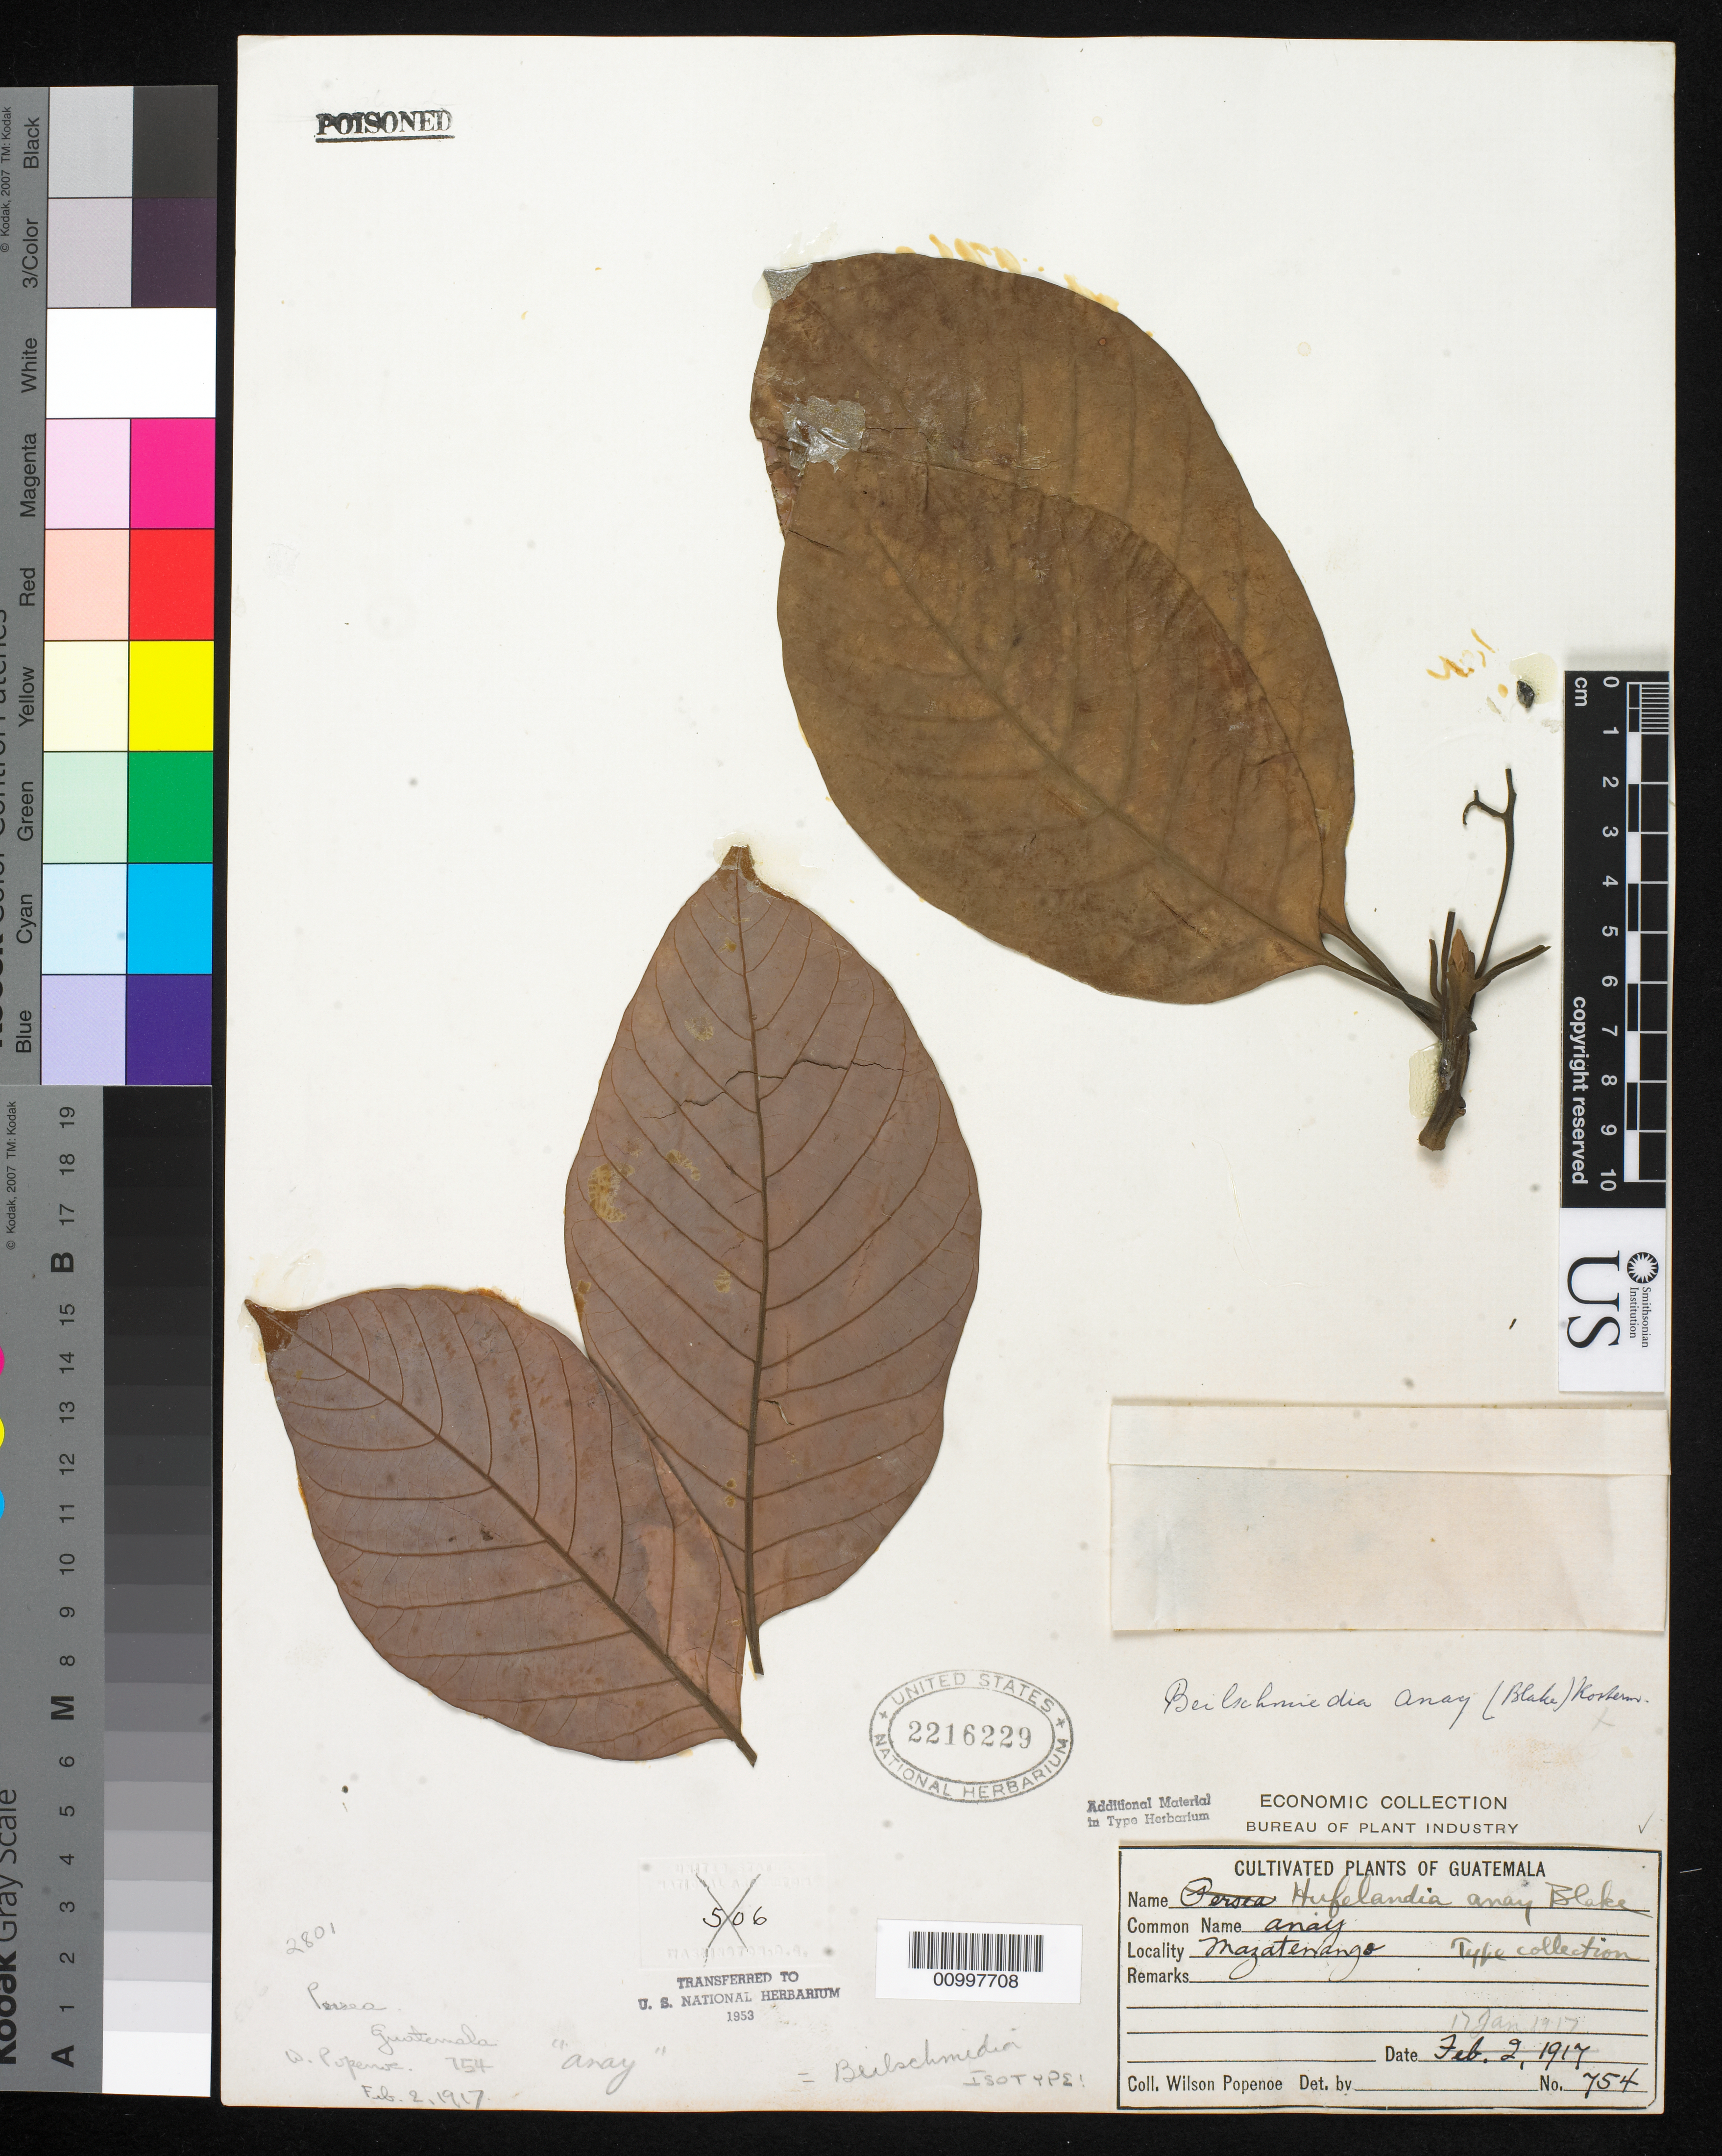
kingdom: Plantae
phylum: Tracheophyta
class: Magnoliopsida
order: Laurales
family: Lauraceae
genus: Hufelandia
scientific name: Hufelandia anay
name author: S.F. Blake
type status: Isotype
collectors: W. Popenoe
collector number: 754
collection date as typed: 17 Jan 1917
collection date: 1917-01-17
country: Guatemala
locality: Mazatenango.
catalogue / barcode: US 2216229